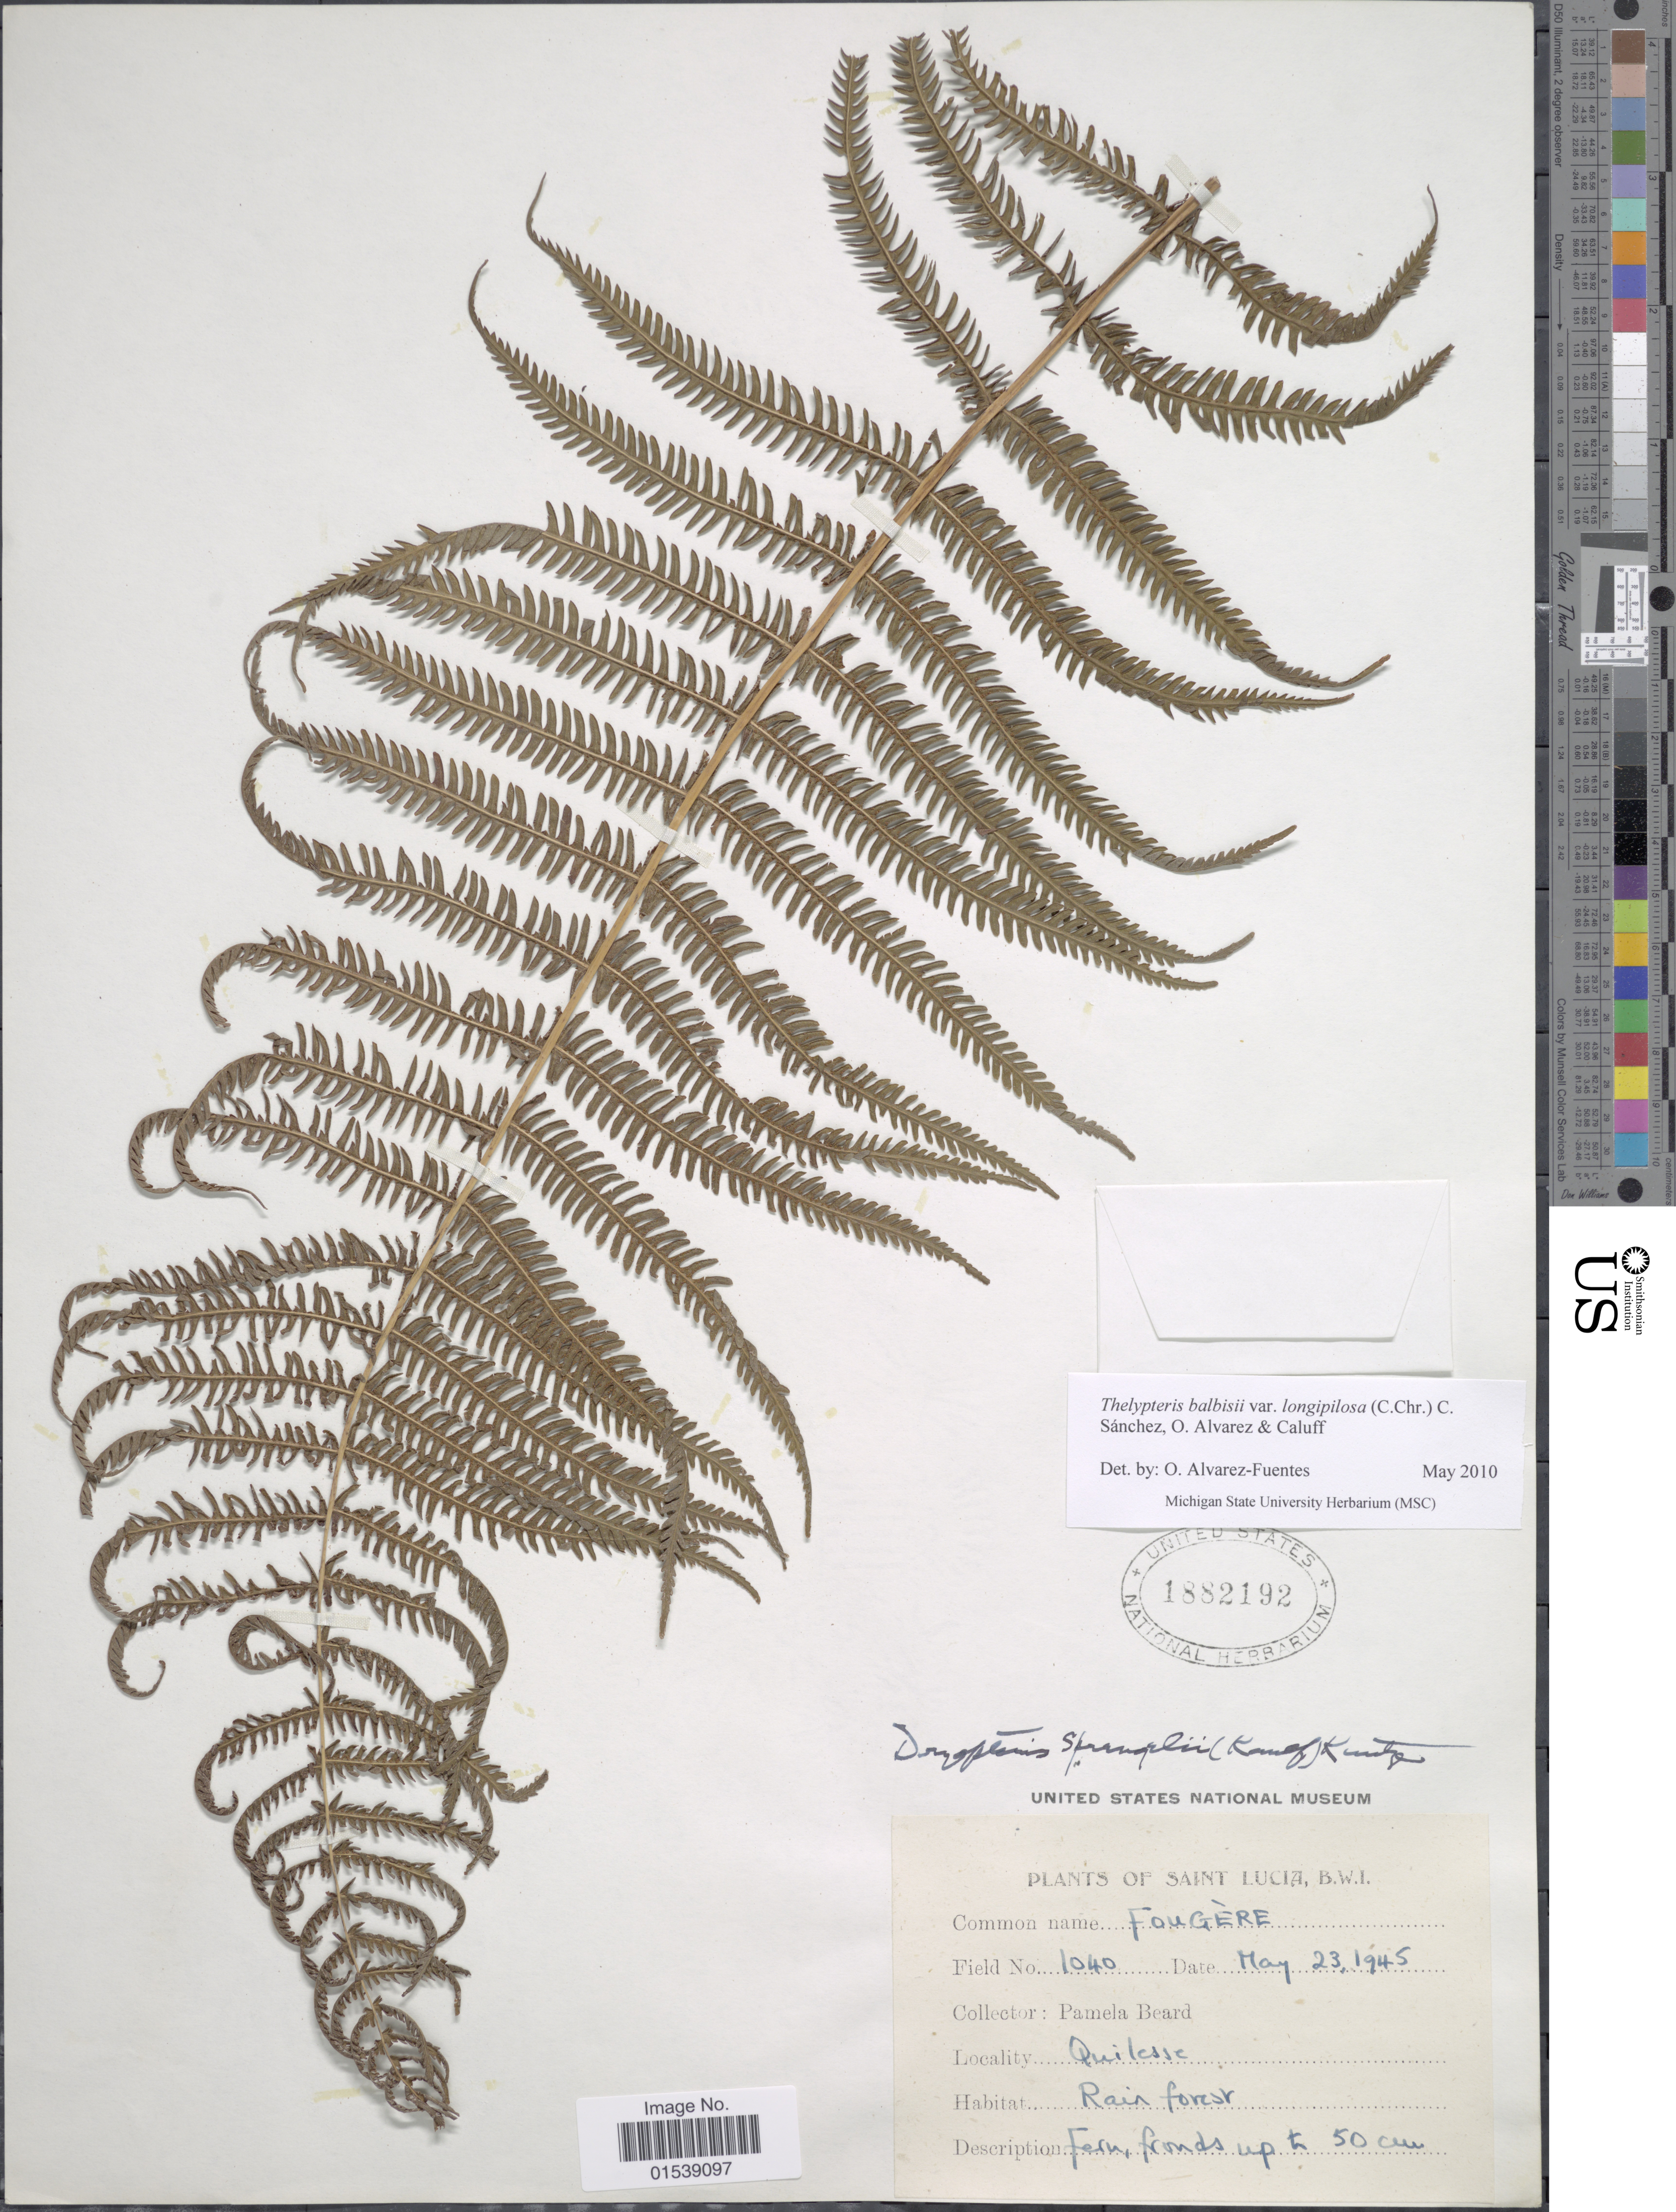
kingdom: Plantae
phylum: Tracheophyta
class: Polypodiopsida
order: Polypodiales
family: Thelypteridaceae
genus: Amauropelta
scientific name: Amauropelta balbisii (Spreng.) comb. nov., ined. 2015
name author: (Spreng.)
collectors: P. Beard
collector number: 1040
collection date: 1945-05-23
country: St. Lucia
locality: Saint Lucia, B.W.I., Quilesse, rain forest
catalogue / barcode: US 1882192